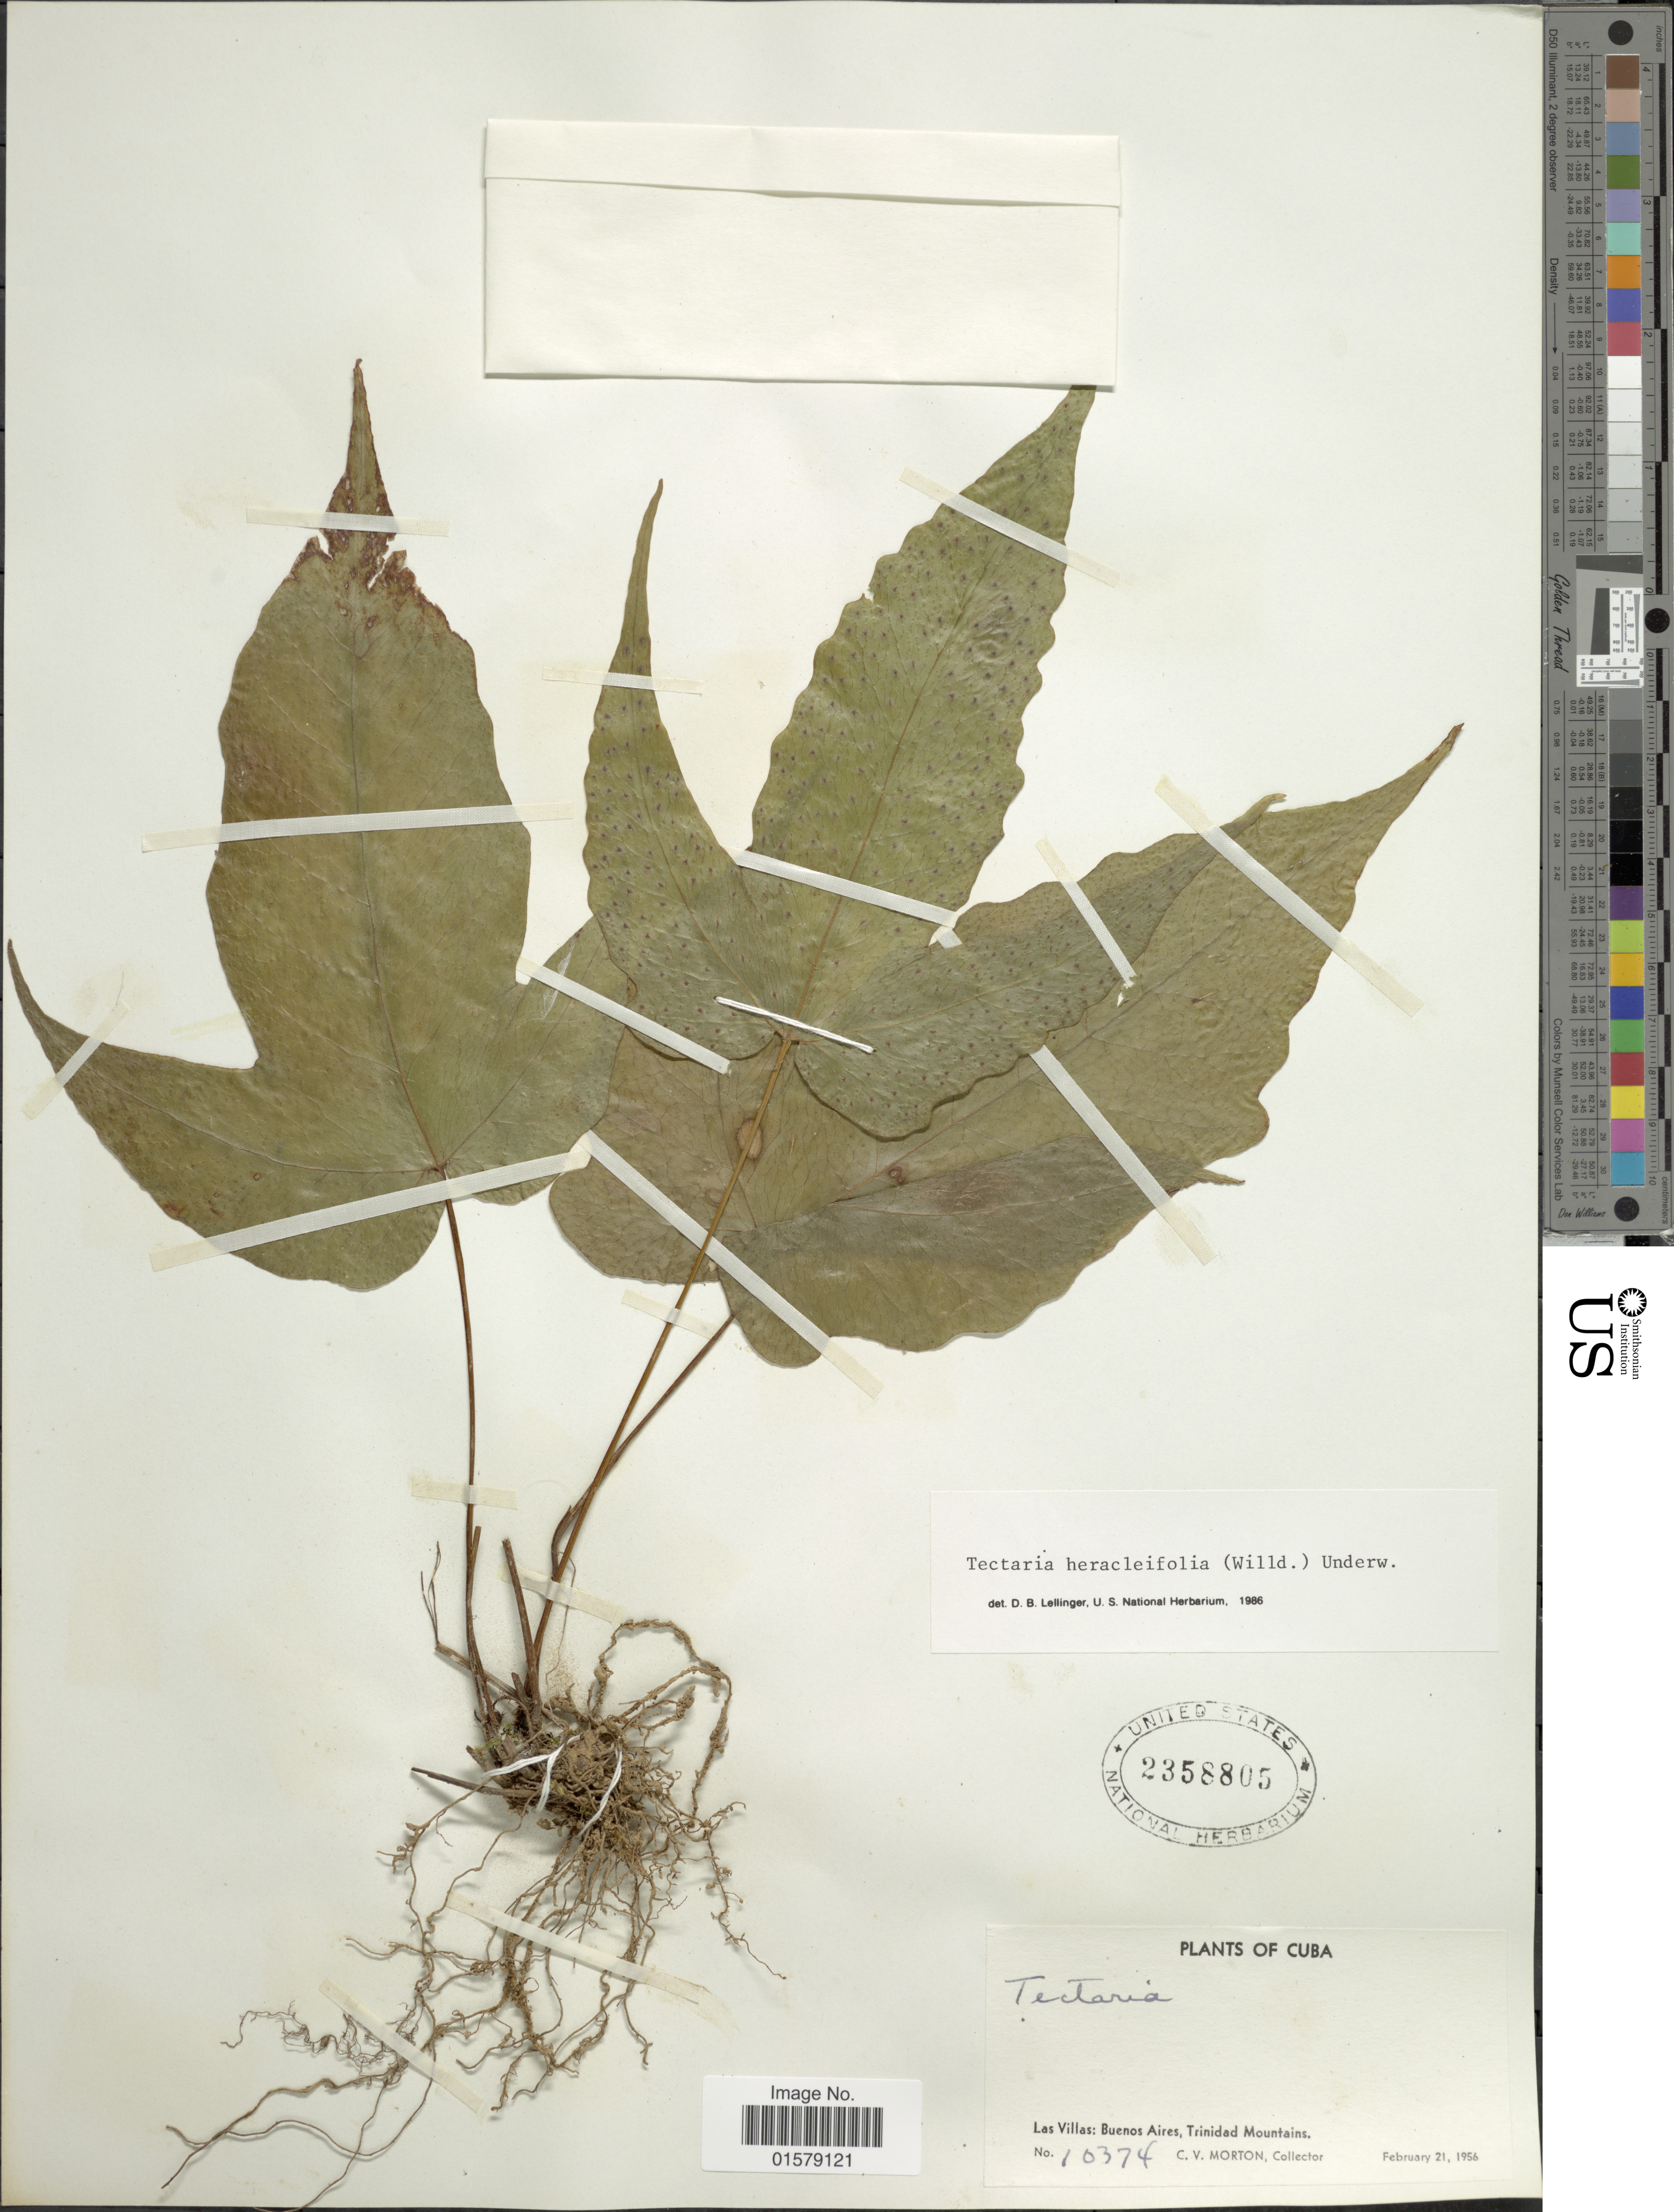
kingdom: Plantae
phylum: Tracheophyta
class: Polypodiopsida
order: Polypodiales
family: Tectariaceae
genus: Tectaria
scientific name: Tectaria heracleifolia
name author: (Willd.) Underw.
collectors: C. V. Morton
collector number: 10374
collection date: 1956-02-21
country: Cuba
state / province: Las Villas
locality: Buenos Aires, Trinidad Mountains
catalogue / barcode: US 2358805